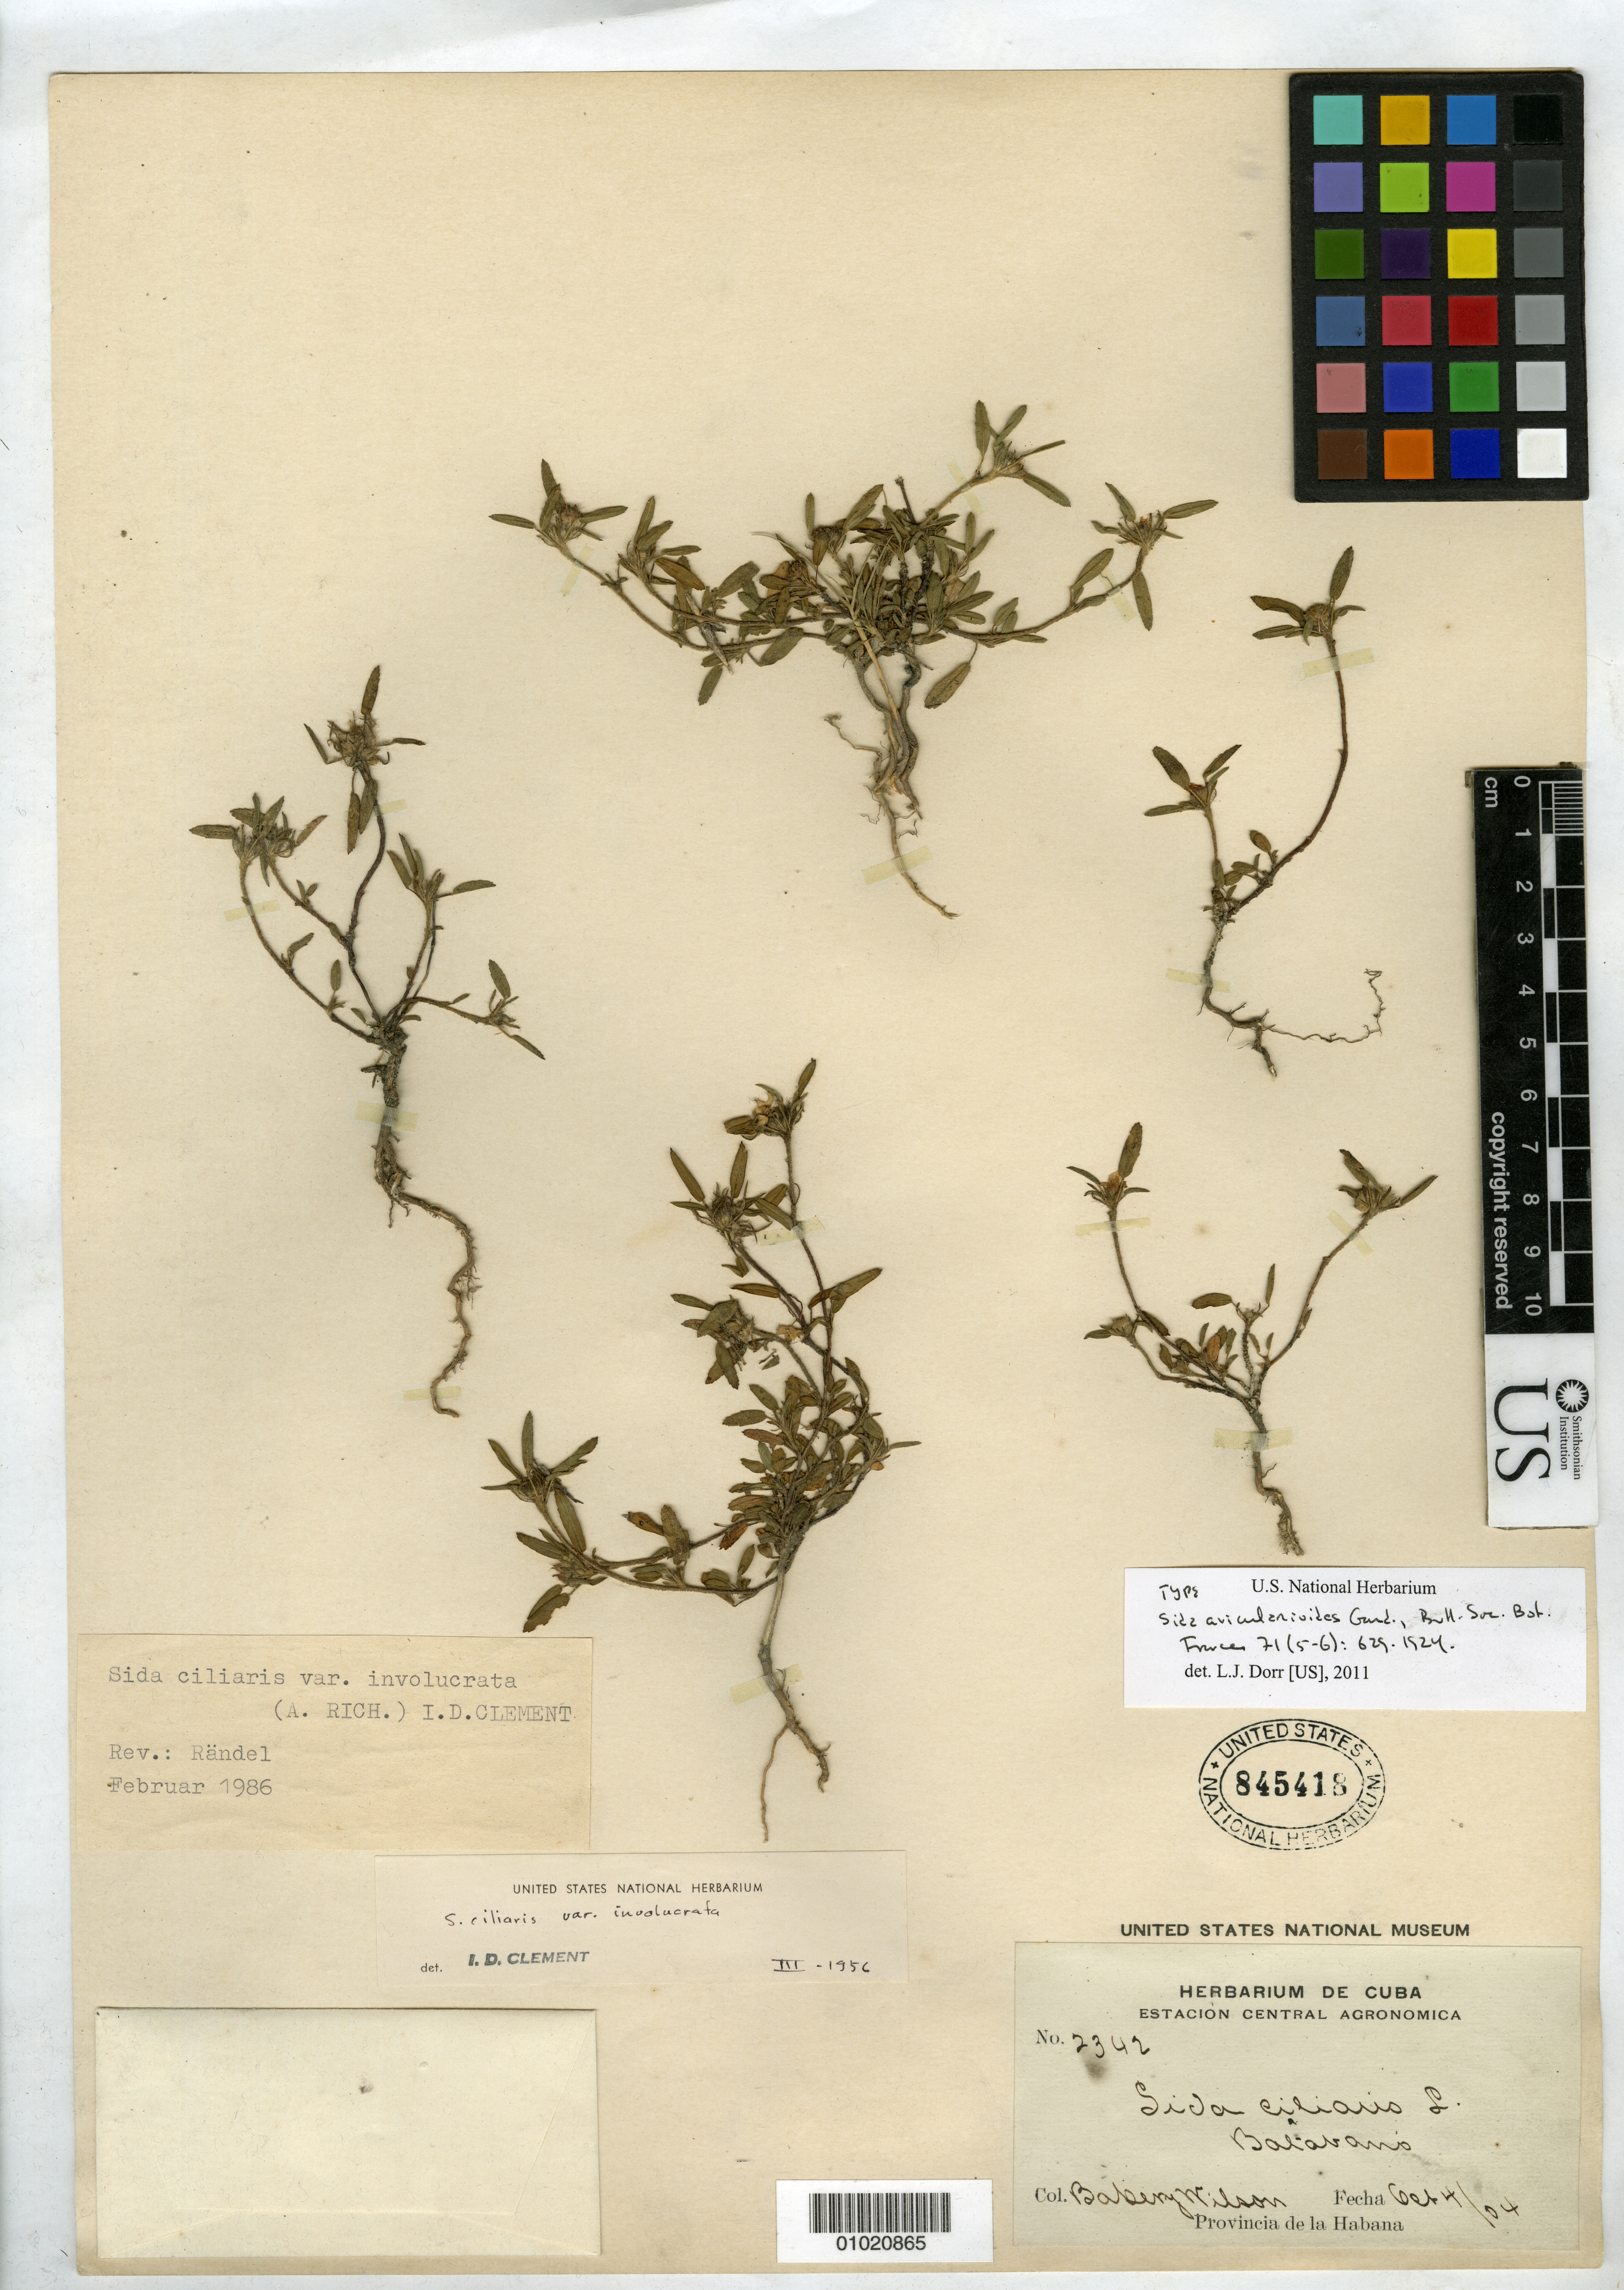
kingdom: Plantae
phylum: Tracheophyta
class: Magnoliopsida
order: Malvales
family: Malvaceae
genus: Sida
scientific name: Sida avicularioides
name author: Gand.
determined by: Clement, I. D.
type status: Type Collection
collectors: C. F. Baker & -- Wilson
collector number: Herb. Cuba 2342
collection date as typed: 04 Oct 1904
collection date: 1904-10-04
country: Cuba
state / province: La Habana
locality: Balabano, Provincia de la Habana.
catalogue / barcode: US 845418